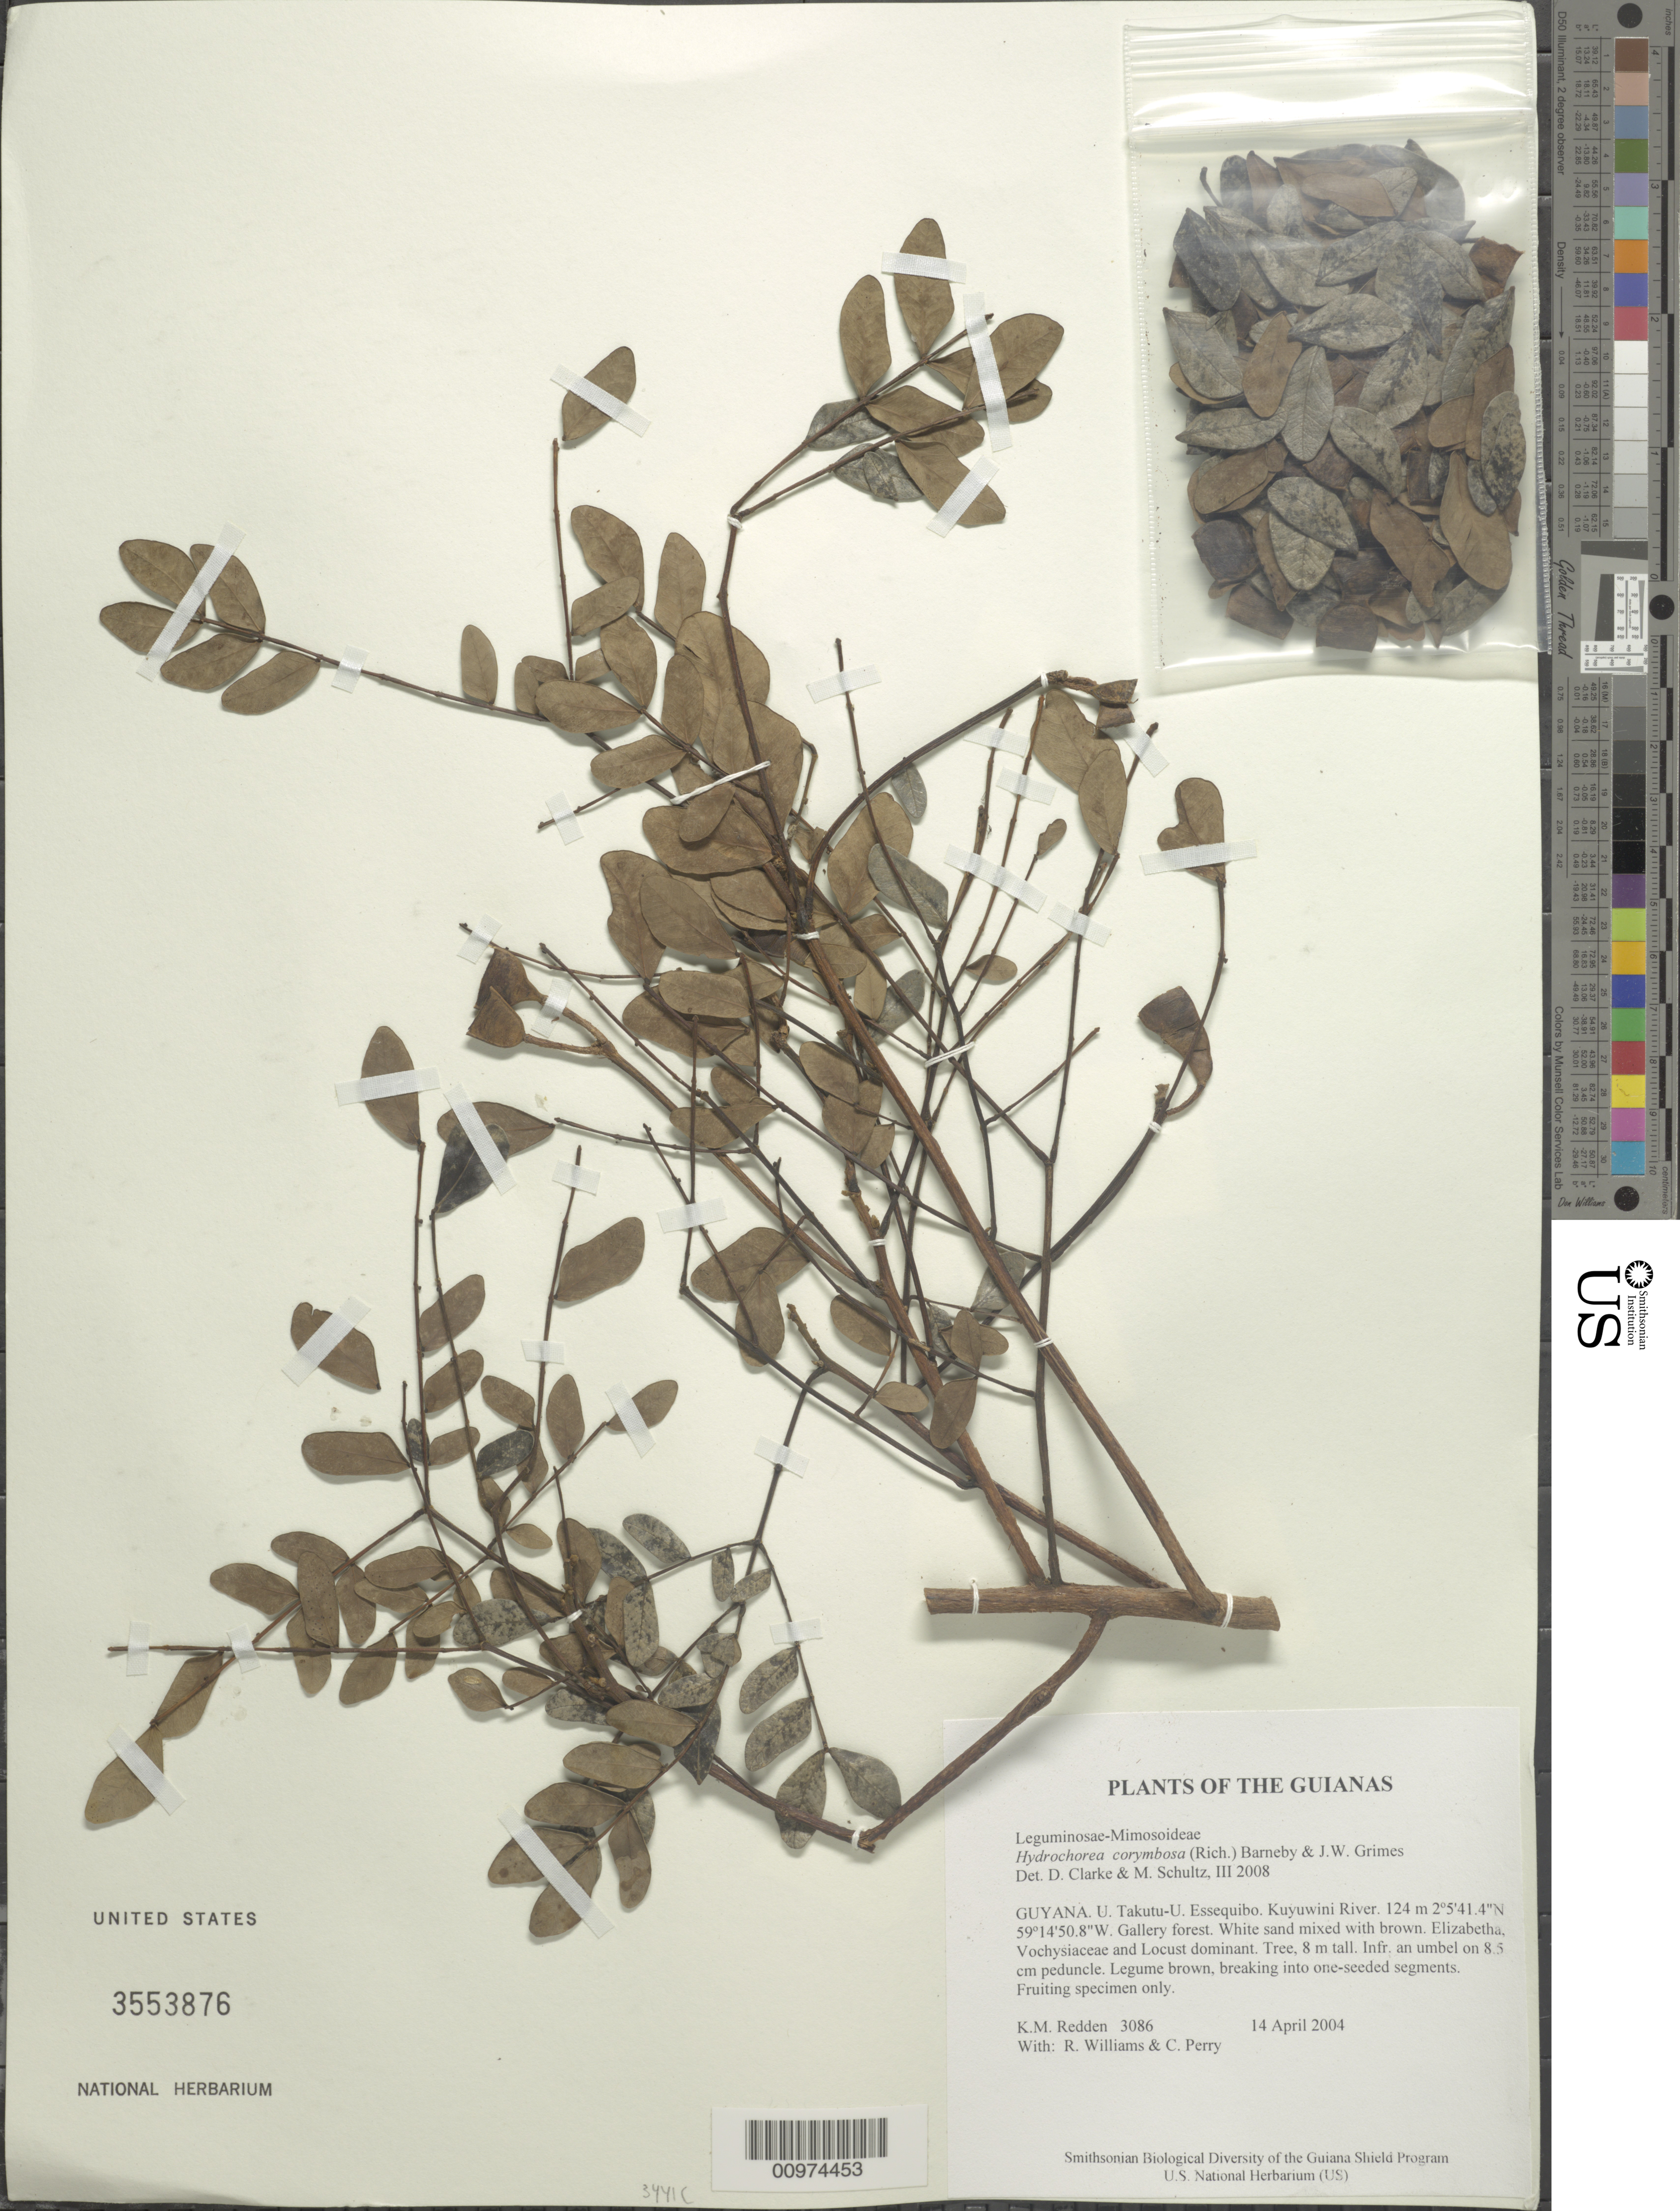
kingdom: Plantae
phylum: Tracheophyta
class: Magnoliopsida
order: Fabales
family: Fabaceae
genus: Hydrochorea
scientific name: Hydrochorea corymbosa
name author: (Rich.) Barneby & J.W. Grimes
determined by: Clarke, H. D.; Schultz, M.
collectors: K. M. Redden, R. Williams & C. Perry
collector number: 3086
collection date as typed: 14 April 2004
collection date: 2004-04-14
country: Guyana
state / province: U. Takutu-U. Essequibo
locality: Kuyuwini River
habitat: Gallery forest. White sand mixed with brown. Elizabetha, Vochysiaceae and Locust dominant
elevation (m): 124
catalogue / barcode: US 3553876